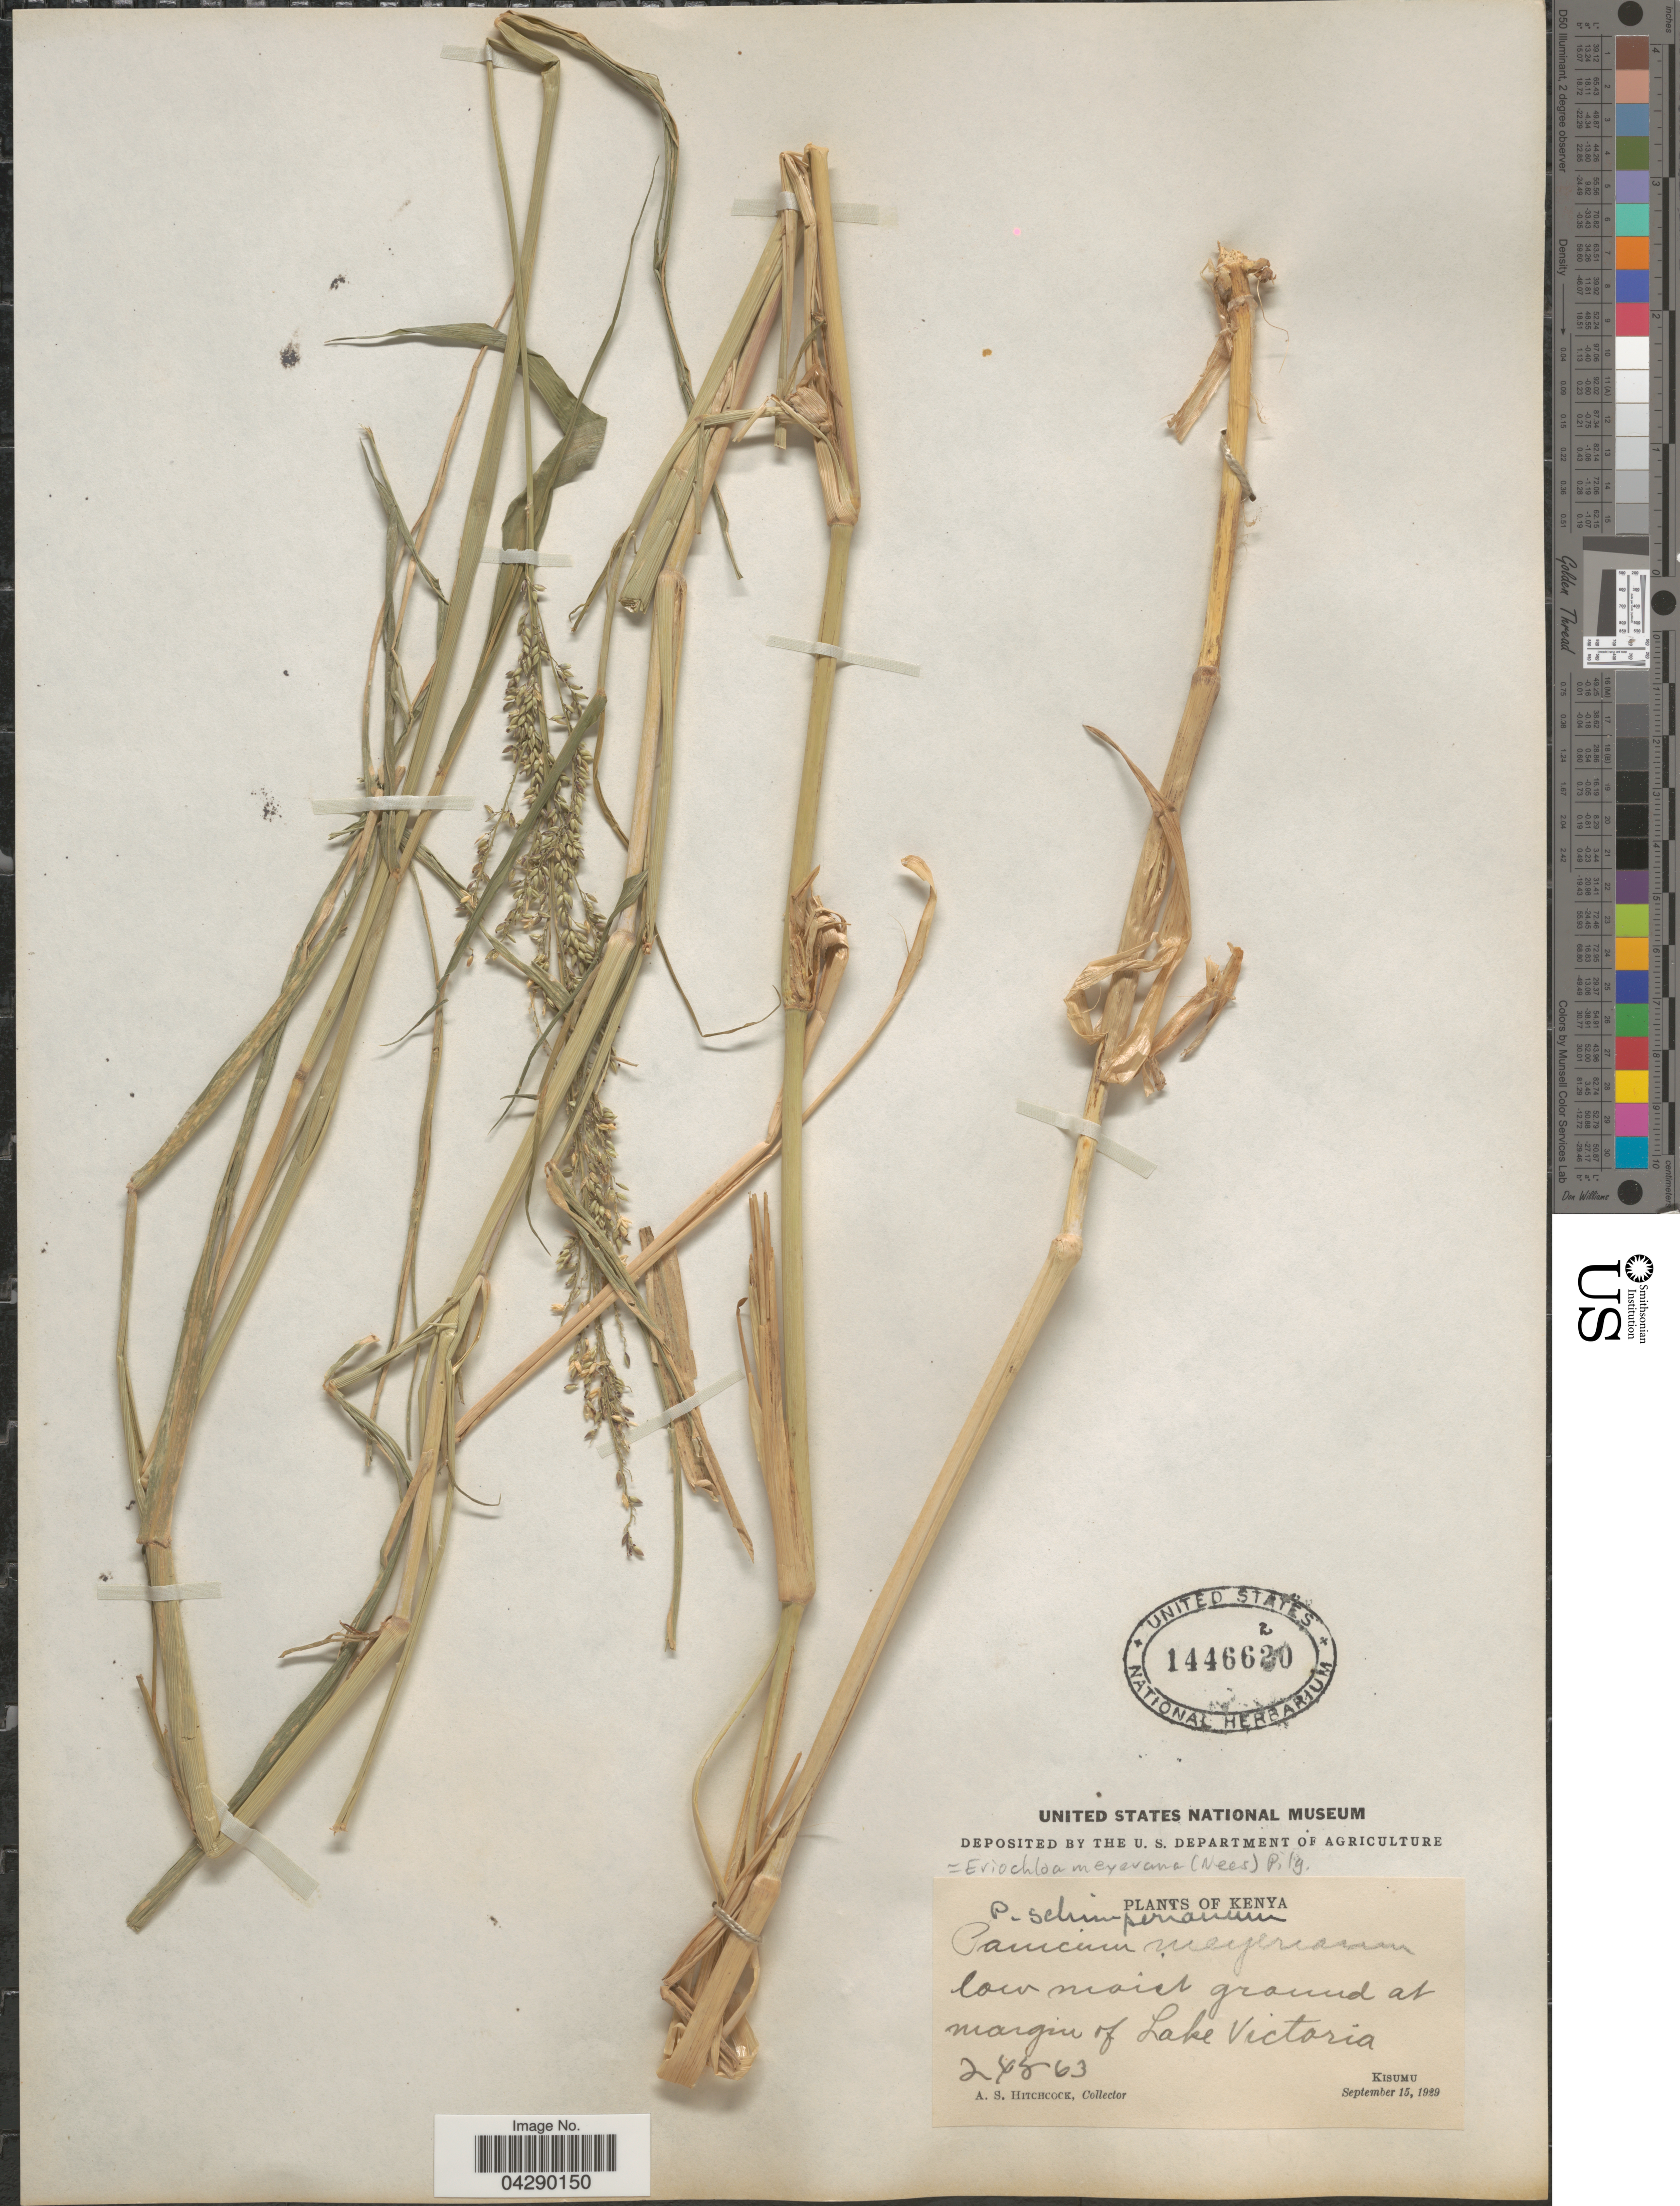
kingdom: Plantae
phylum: Tracheophyta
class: Liliopsida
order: Poales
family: Poaceae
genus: Eriochloa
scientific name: Eriochloa meyeriana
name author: (Nees) Pilg.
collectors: A. S. Hitchcock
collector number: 24863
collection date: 1929-09-15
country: Kenya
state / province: Kisumu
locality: Low moist ground at margin of Lake Victoria. Kisumu.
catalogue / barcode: US 1446620